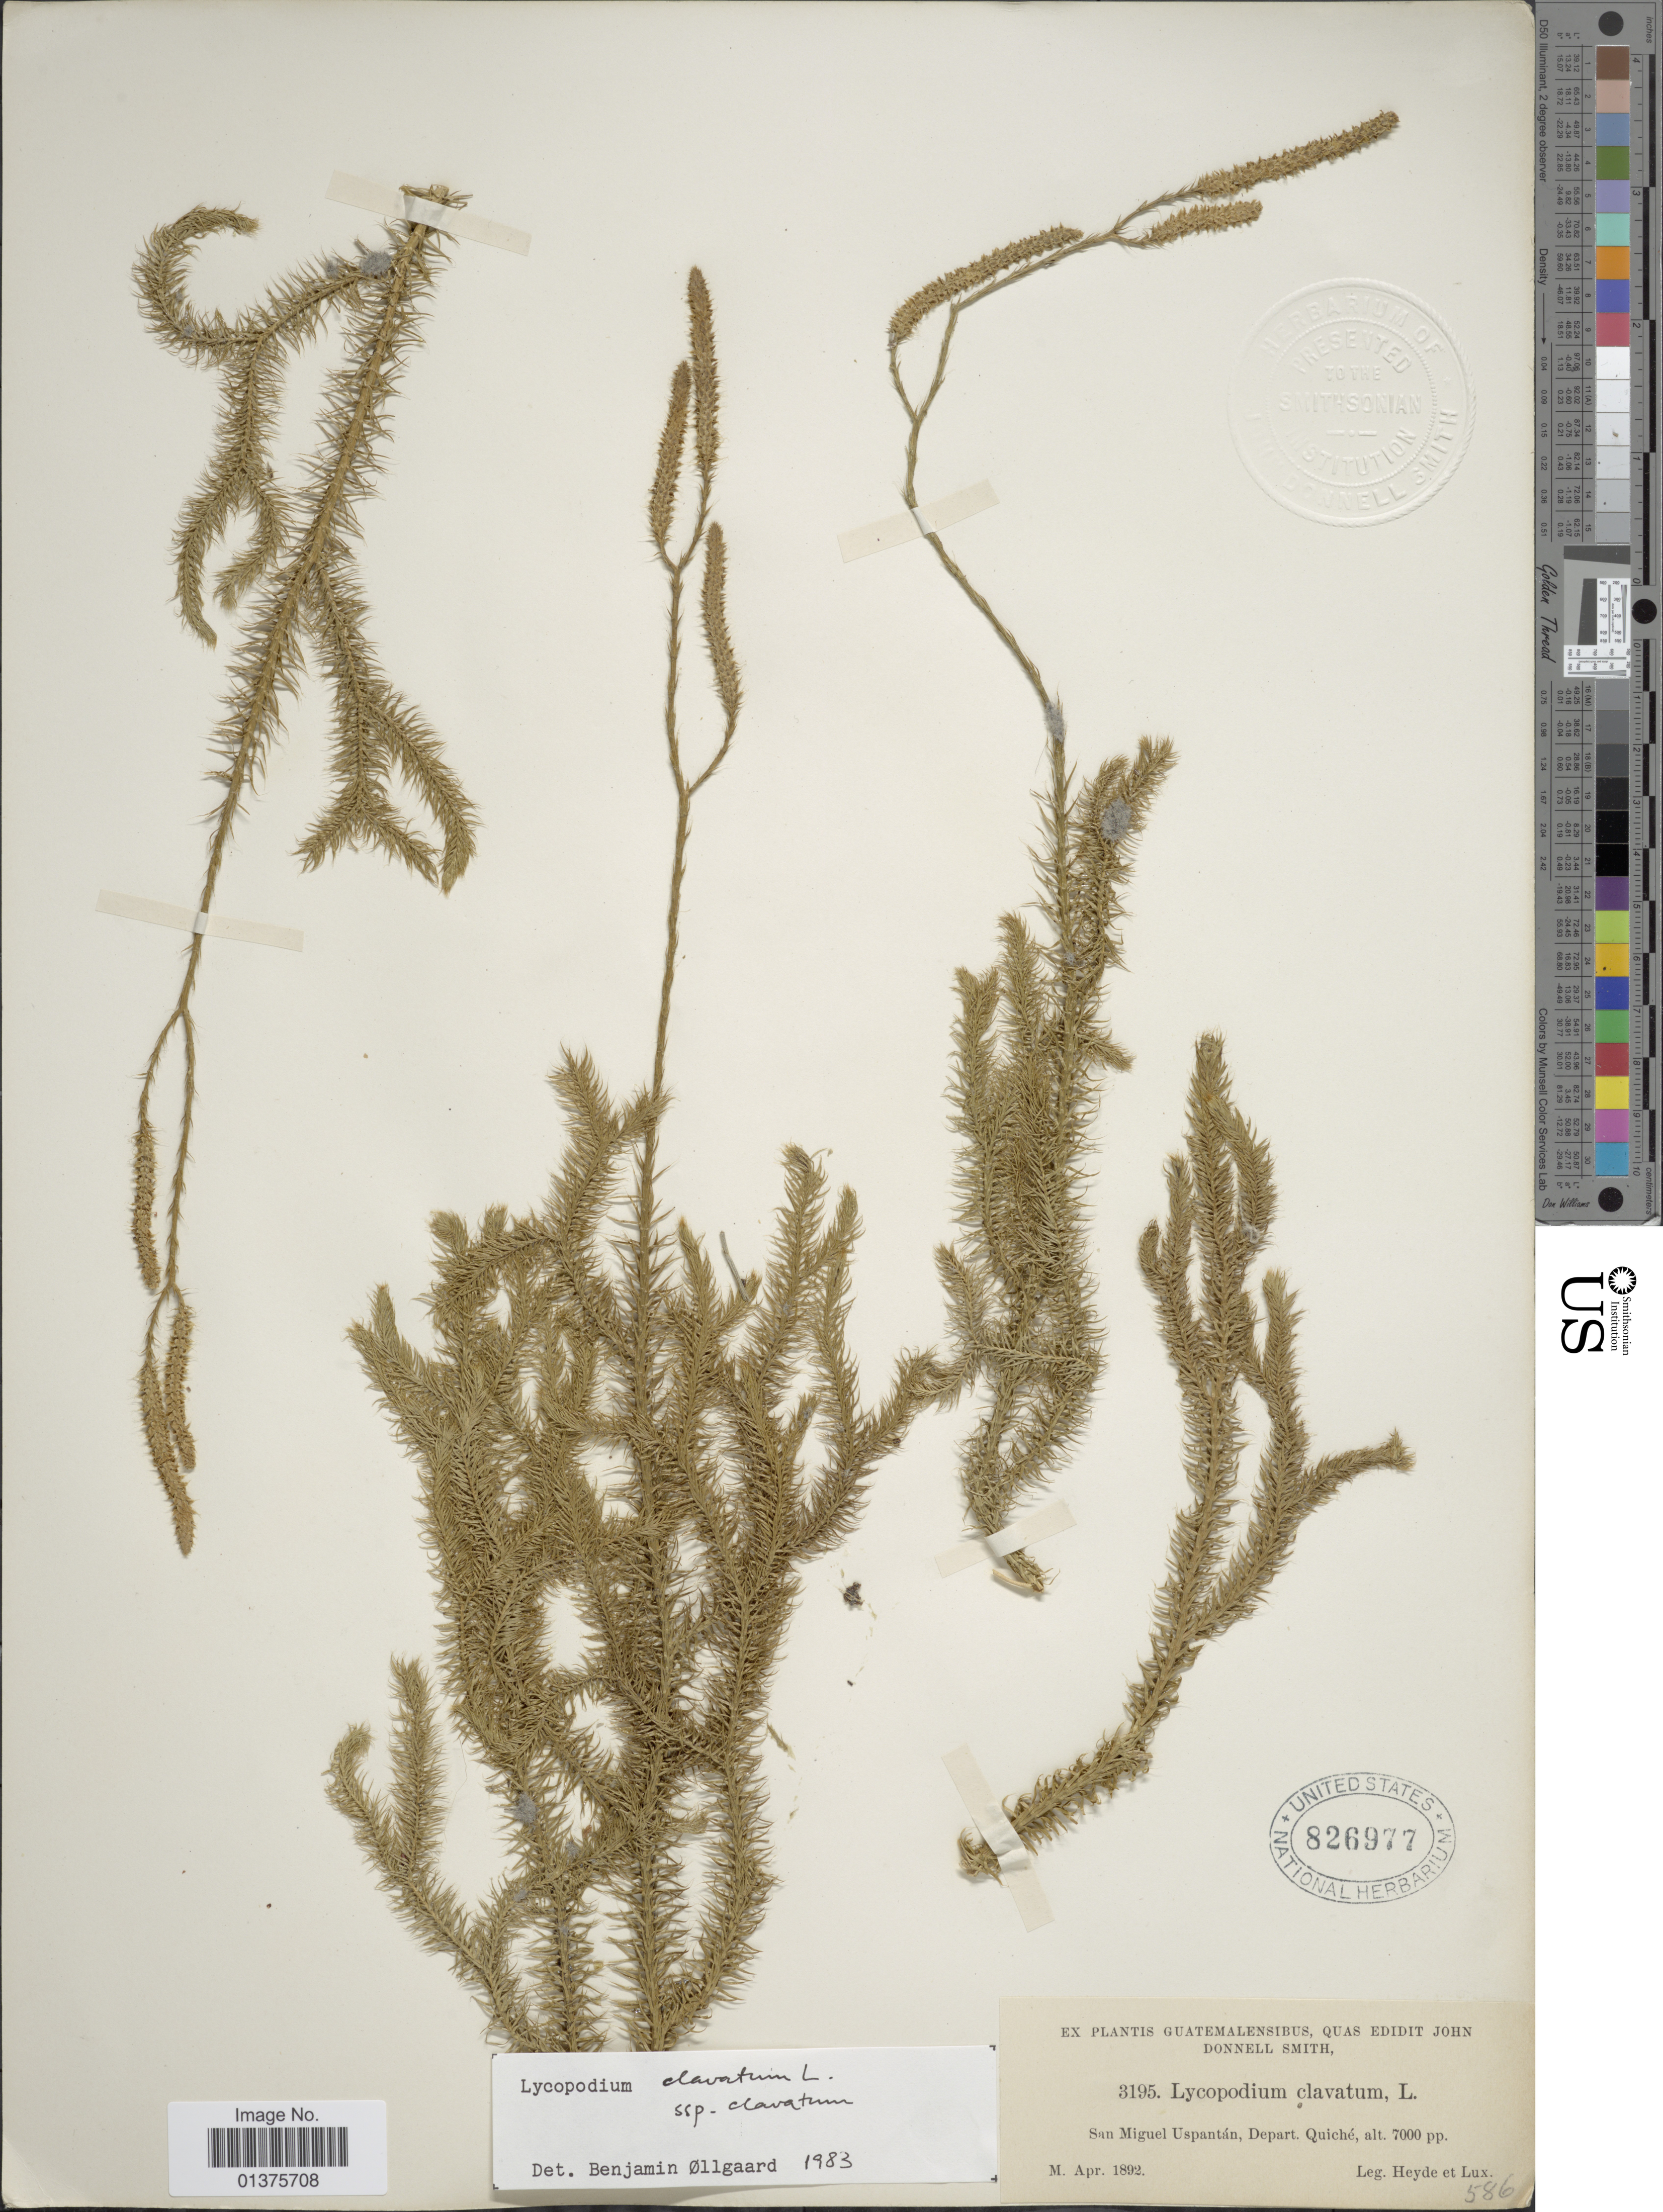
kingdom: Plantae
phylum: Tracheophyta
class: Lycopodiopsida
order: Lycopodiales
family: Lycopodiaceae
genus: Lycopodium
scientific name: Lycopodium clavatum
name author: L.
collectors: Heyde & Lux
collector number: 3195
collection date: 1892-04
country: Guatemala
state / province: El Quiché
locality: San Miguel Uspantán, Depart Quiché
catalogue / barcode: US 826977